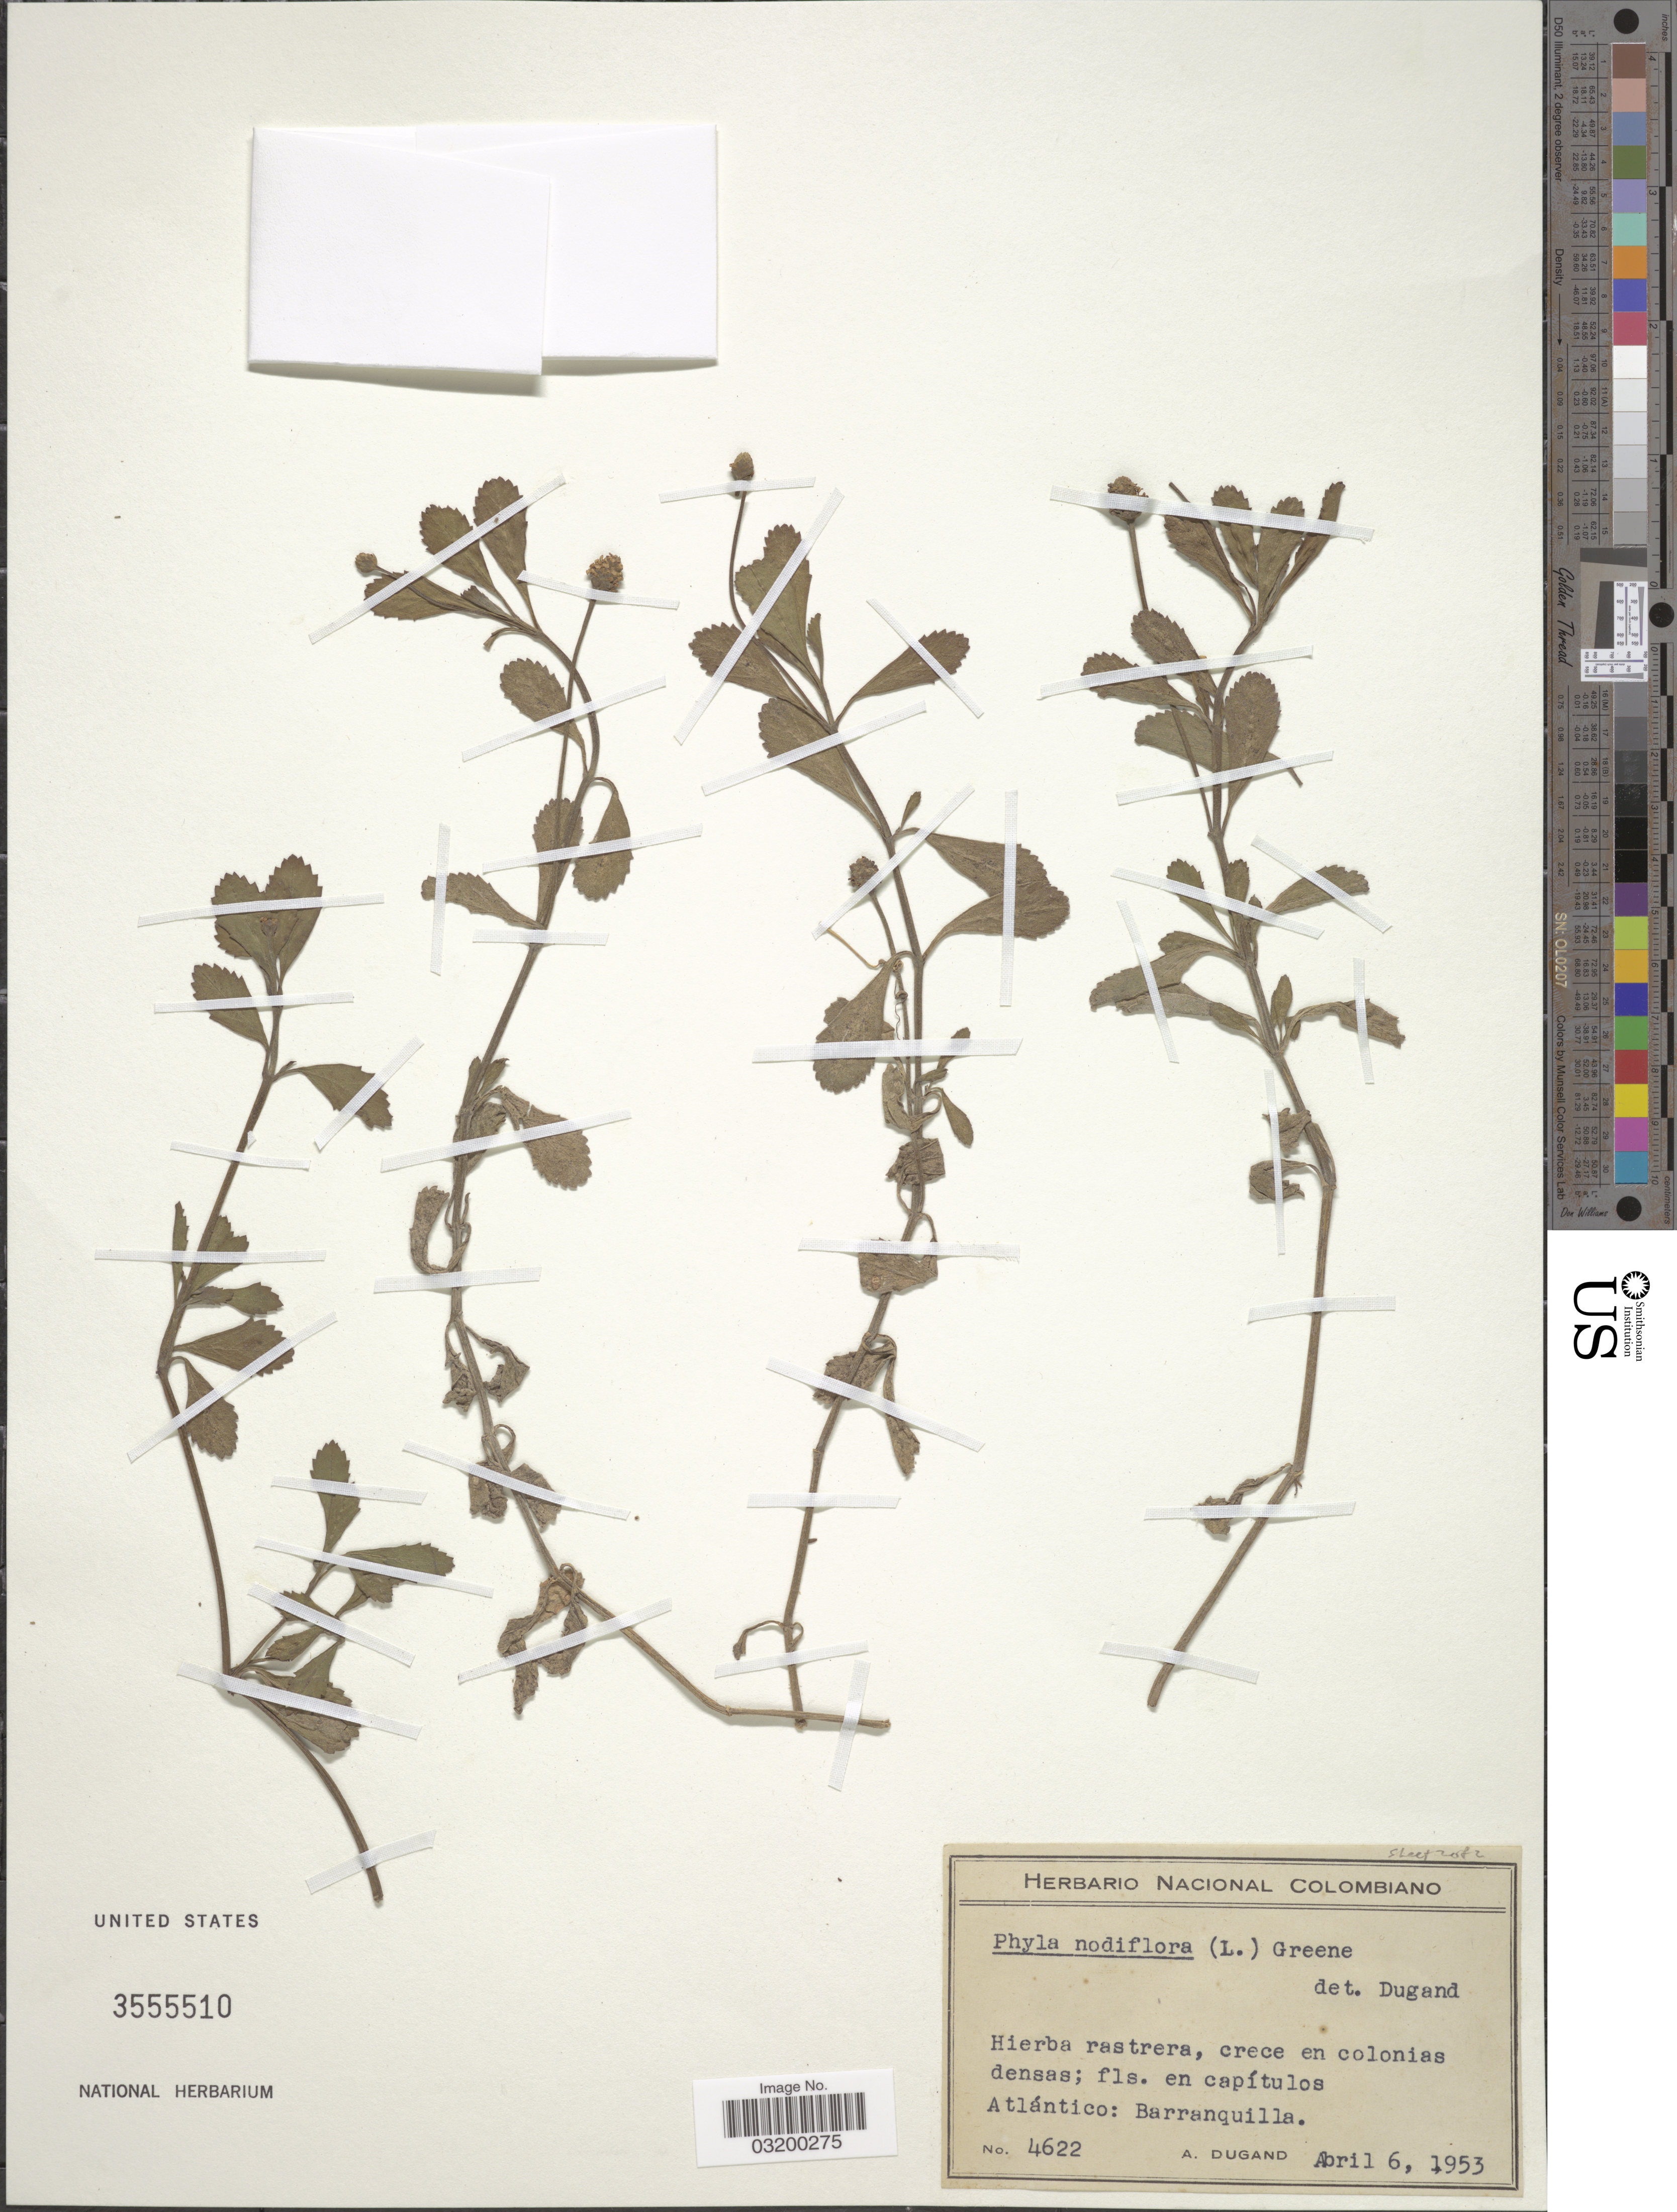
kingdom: Plantae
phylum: Tracheophyta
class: Magnoliopsida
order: Lamiales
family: Verbenaceae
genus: Phyla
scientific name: Phyla nodiflora var. nodiflora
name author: (L.) Greene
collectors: A. Dugand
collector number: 4622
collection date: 1953-04-06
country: Colombia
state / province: Atlántico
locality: Barranquilla.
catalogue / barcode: US 3555510